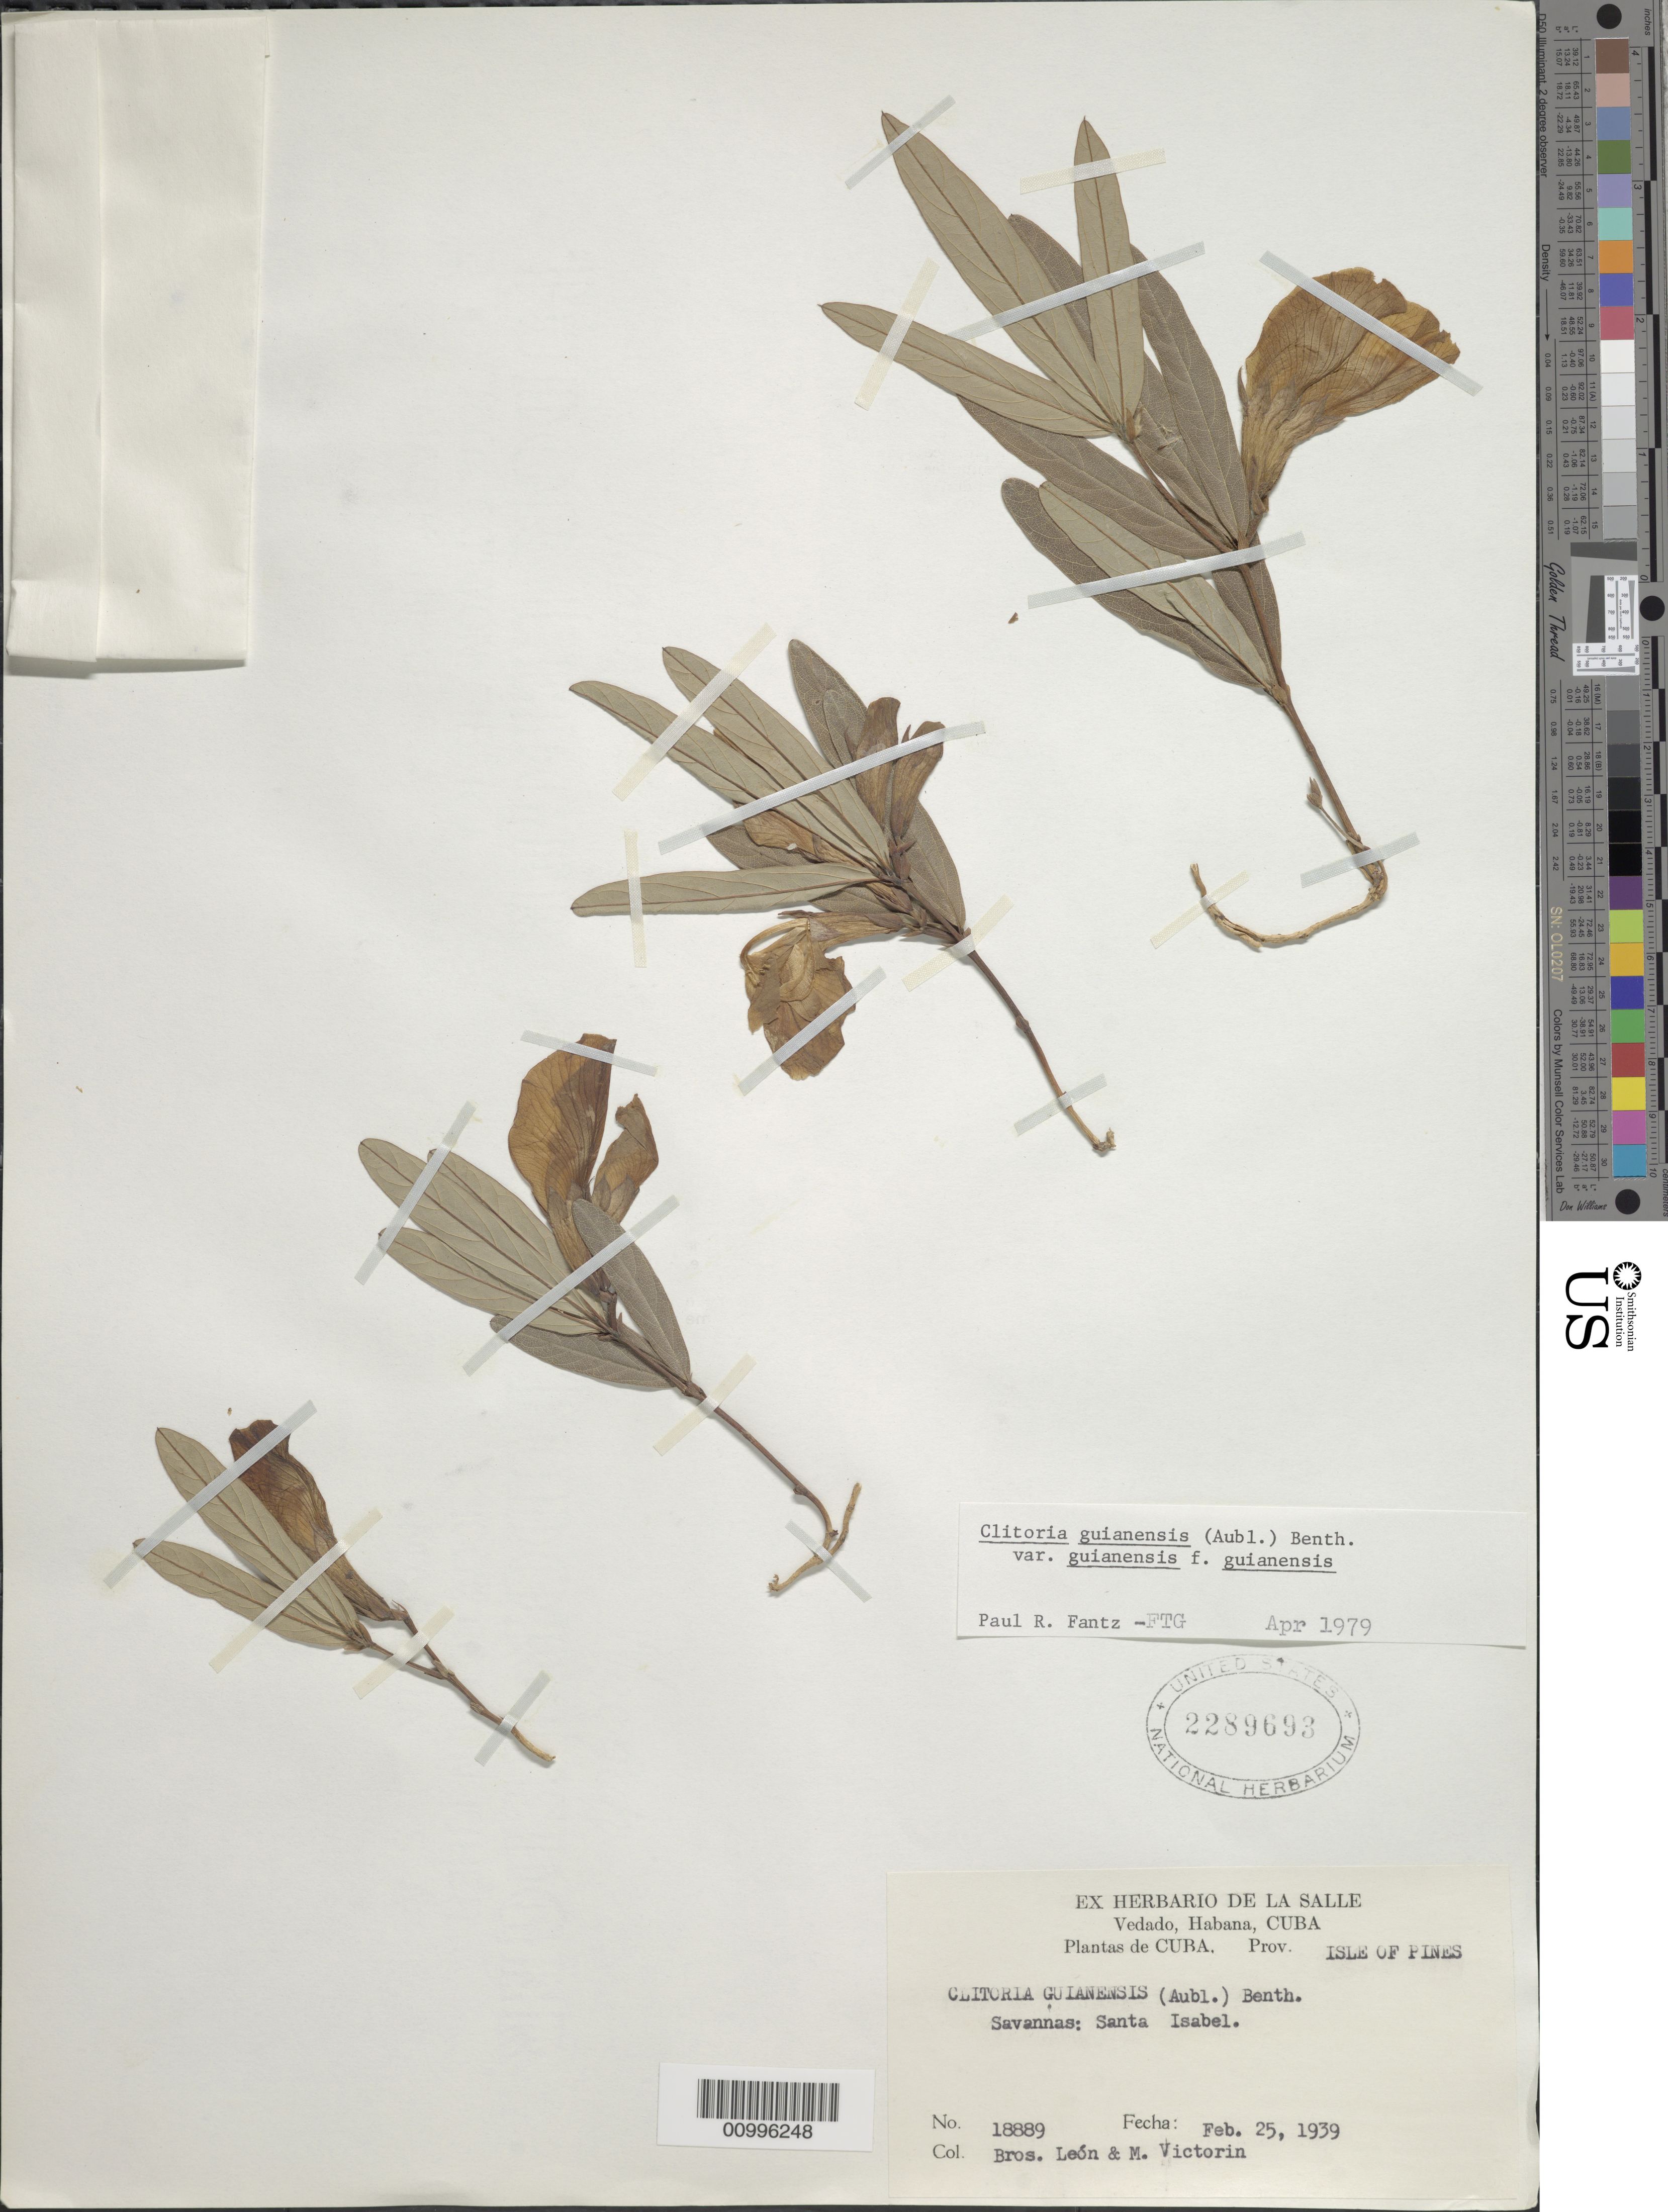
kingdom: Plantae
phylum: Tracheophyta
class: Magnoliopsida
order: Fabales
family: Fabaceae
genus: Clitoria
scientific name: Clitoria guianensis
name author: (Aubl.) Benth.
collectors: Bro. León & F. Victorin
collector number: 18889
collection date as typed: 25 Feb 1939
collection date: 1939-02-25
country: Cuba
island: Isla de la Juventud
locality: Isle of Pines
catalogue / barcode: US 2289693